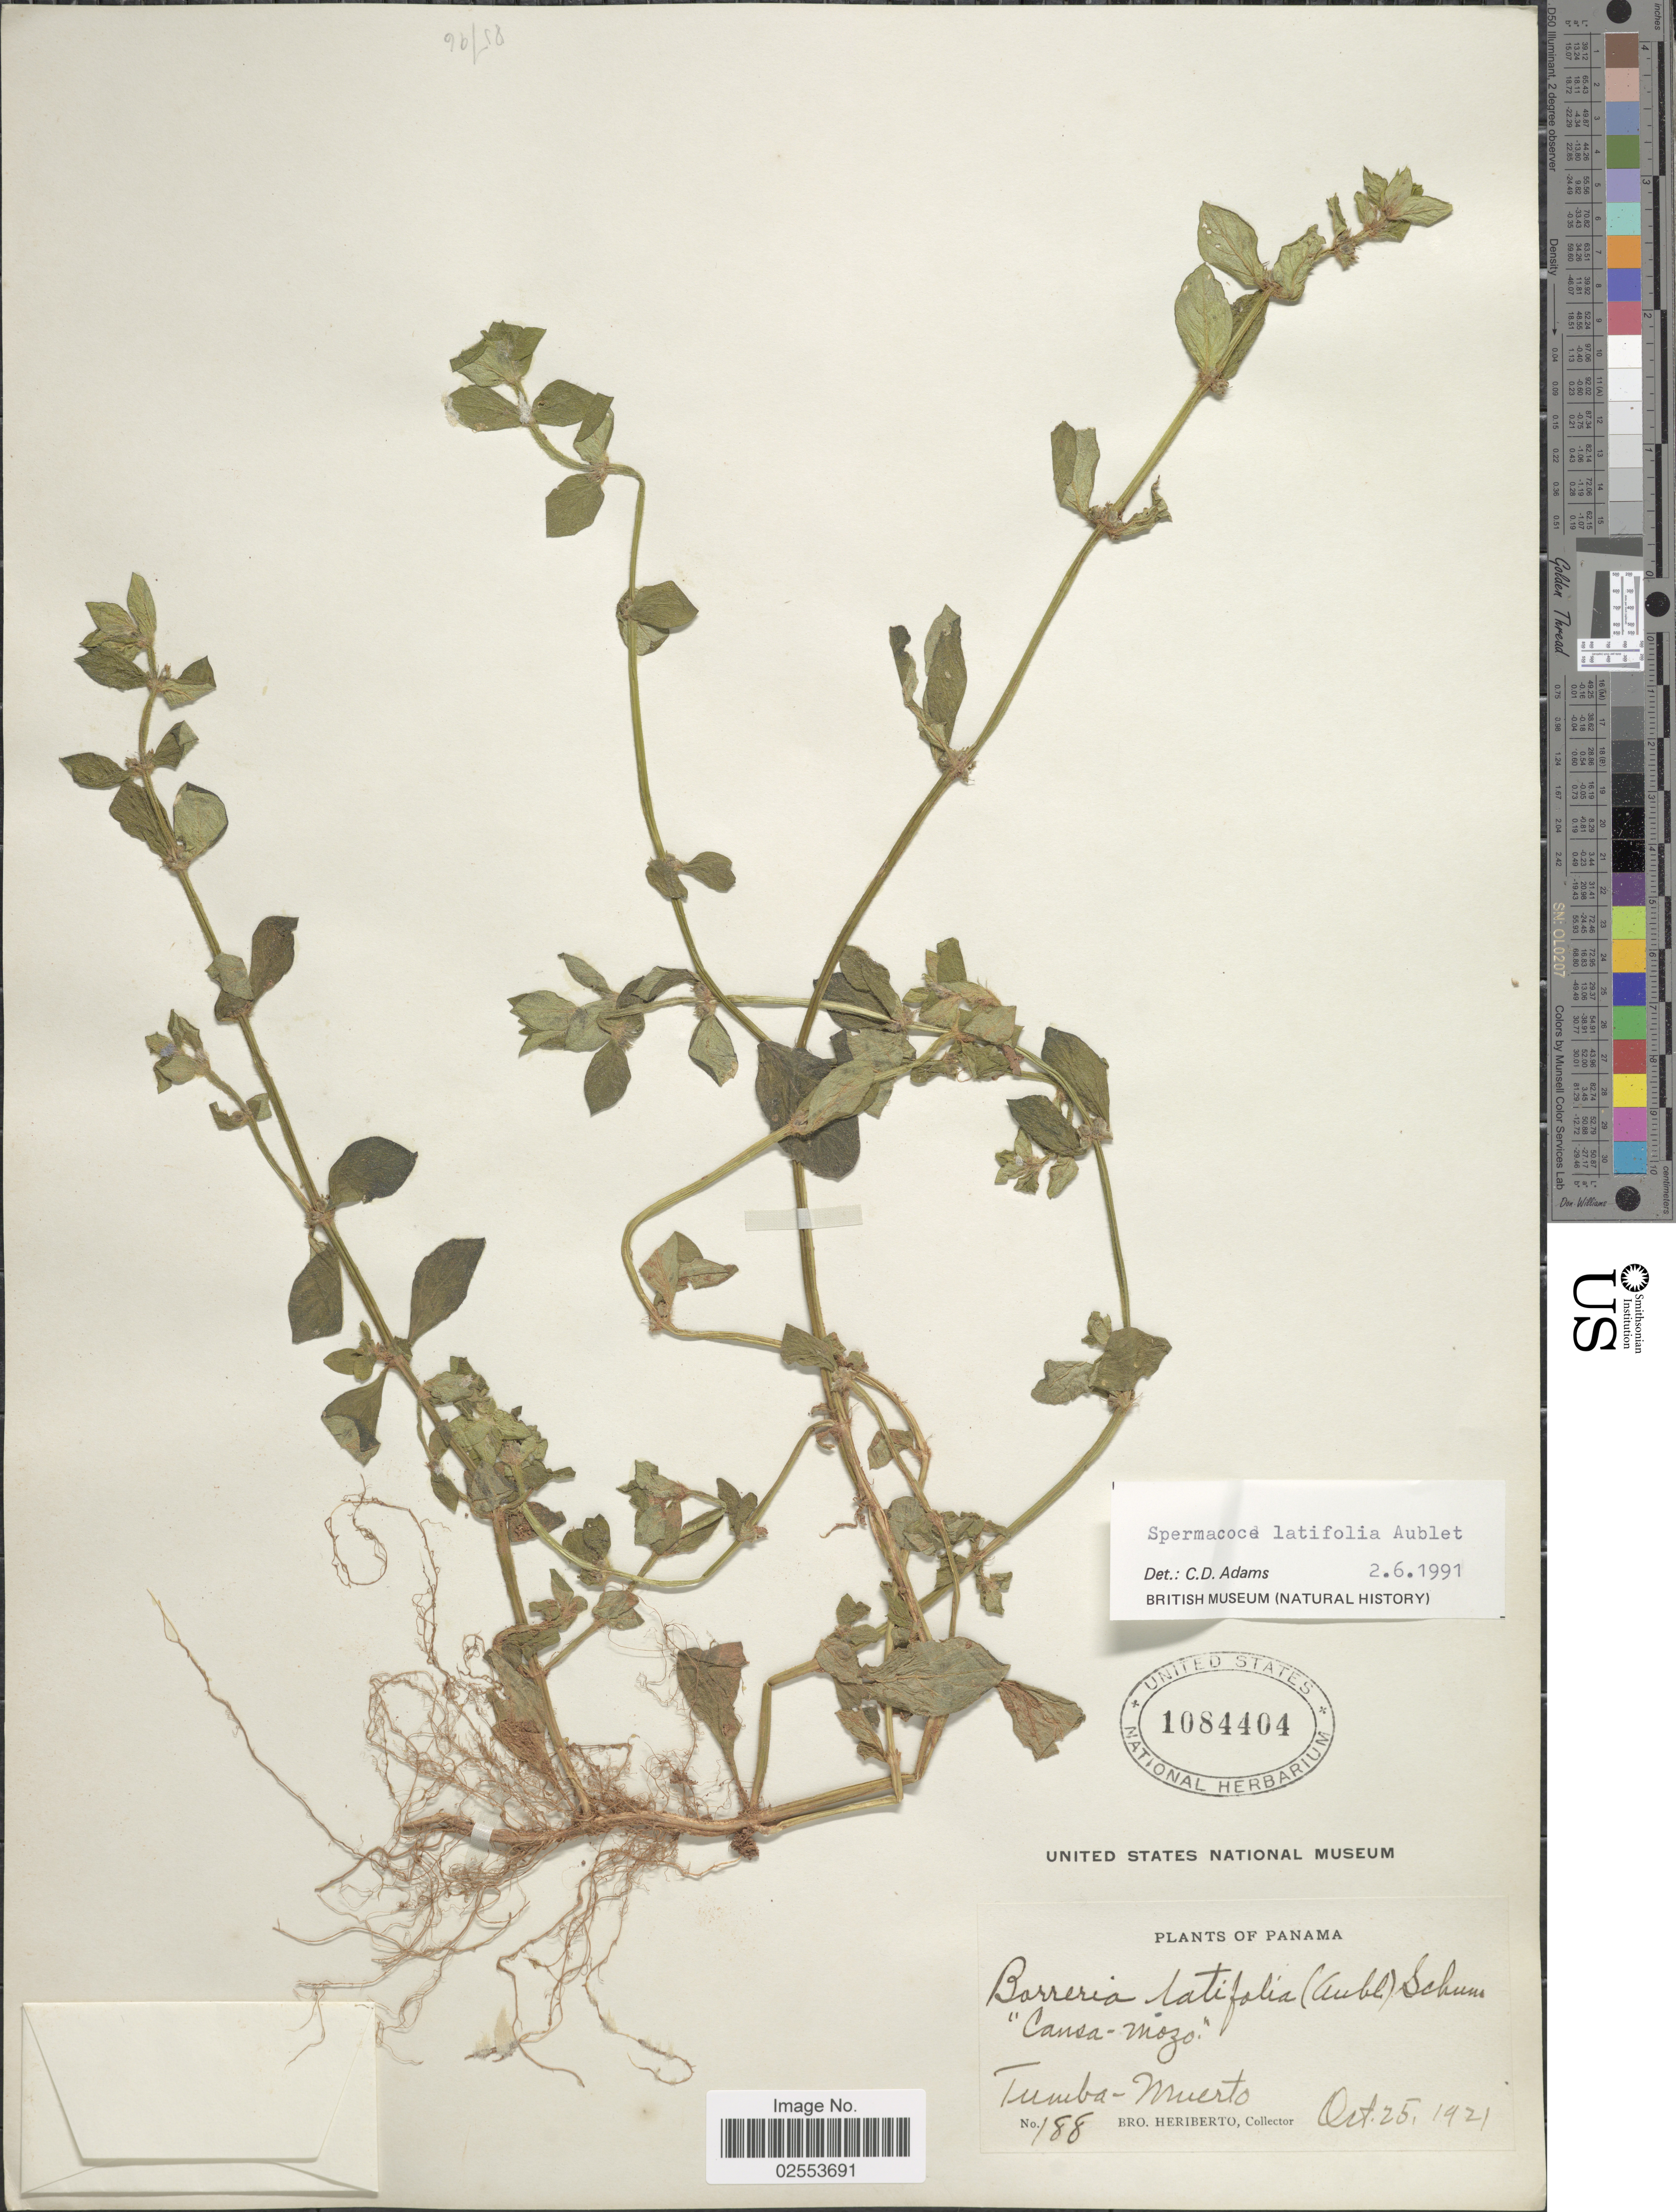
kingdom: Plantae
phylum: Tracheophyta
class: Magnoliopsida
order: Gentianales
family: Rubiaceae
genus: Spermacoce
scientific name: Spermacoce latifolia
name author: Aubl.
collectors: B. Heriberto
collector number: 188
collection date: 1921-10-25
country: Panama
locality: Tumba-Muerto.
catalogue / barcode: US 1084404